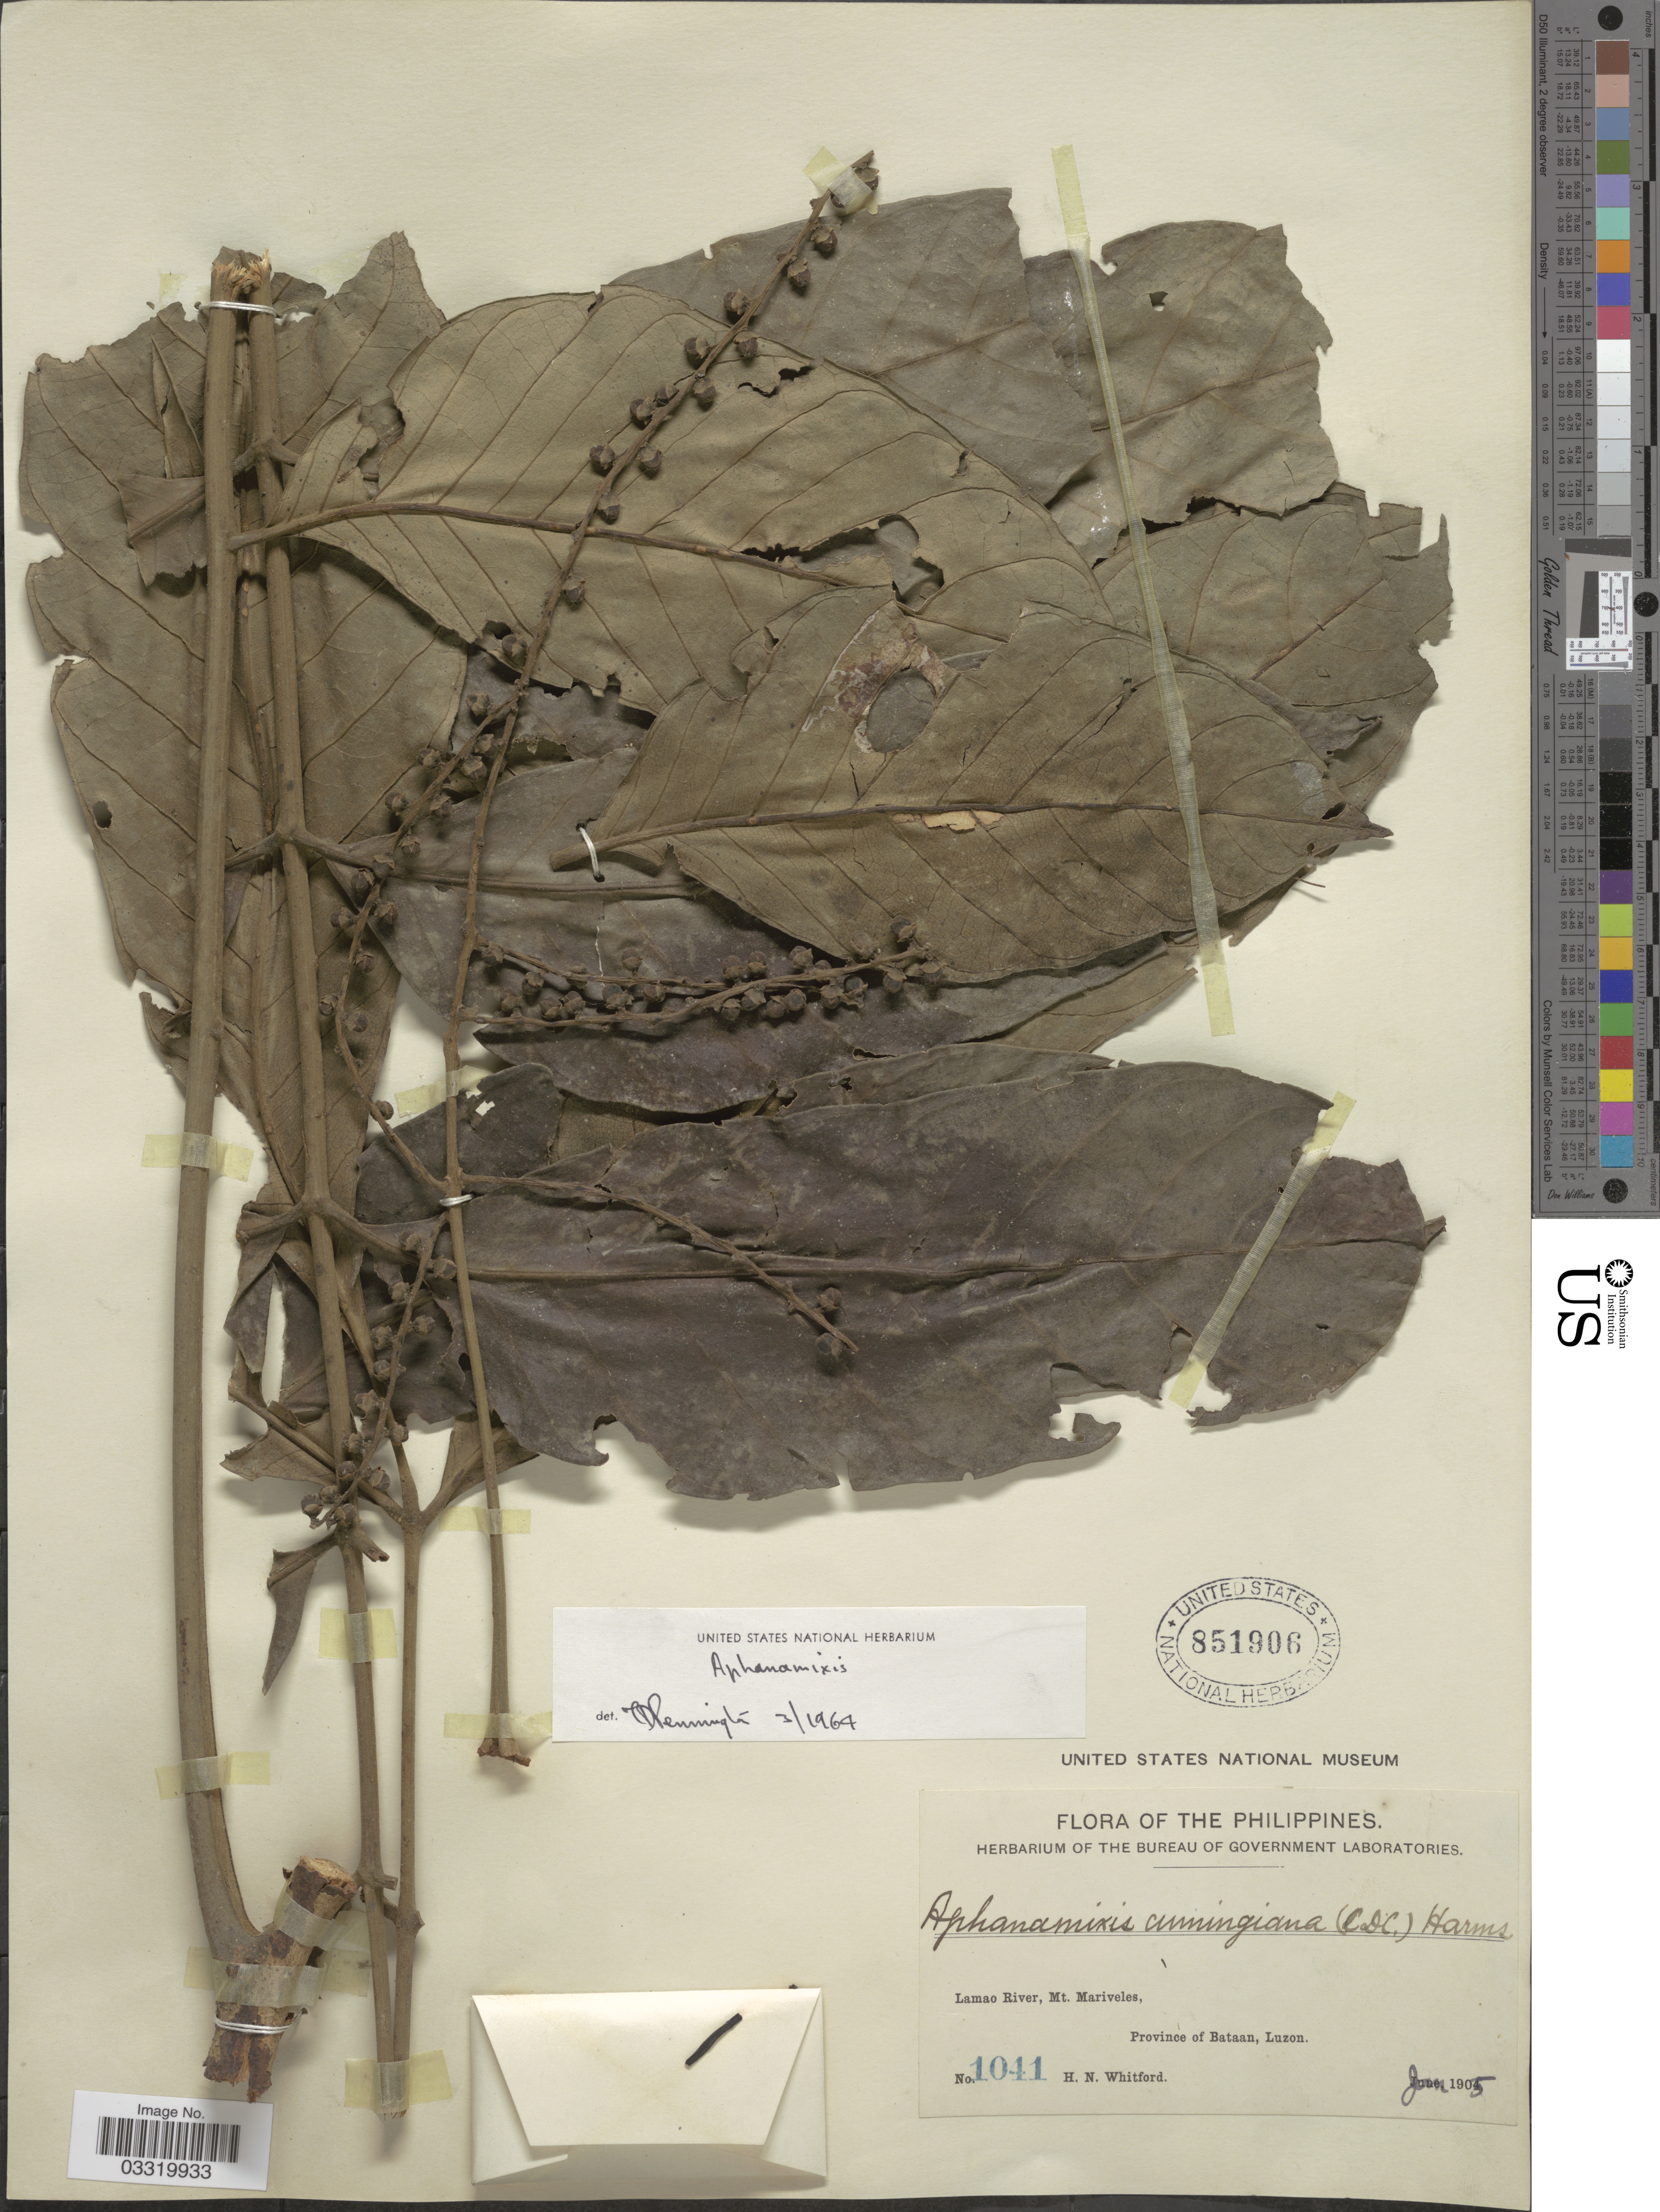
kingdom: Plantae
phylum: Tracheophyta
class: Magnoliopsida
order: Sapindales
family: Meliaceae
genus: Aphanamixis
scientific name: Aphanamixis polystachya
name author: (Wall.) R. Parker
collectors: H. N. Whitford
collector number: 1041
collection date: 1905-06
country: Philippines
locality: Lamao River, Mt. Mariveles, Province of Bataan, Luzon.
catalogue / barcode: US 851906